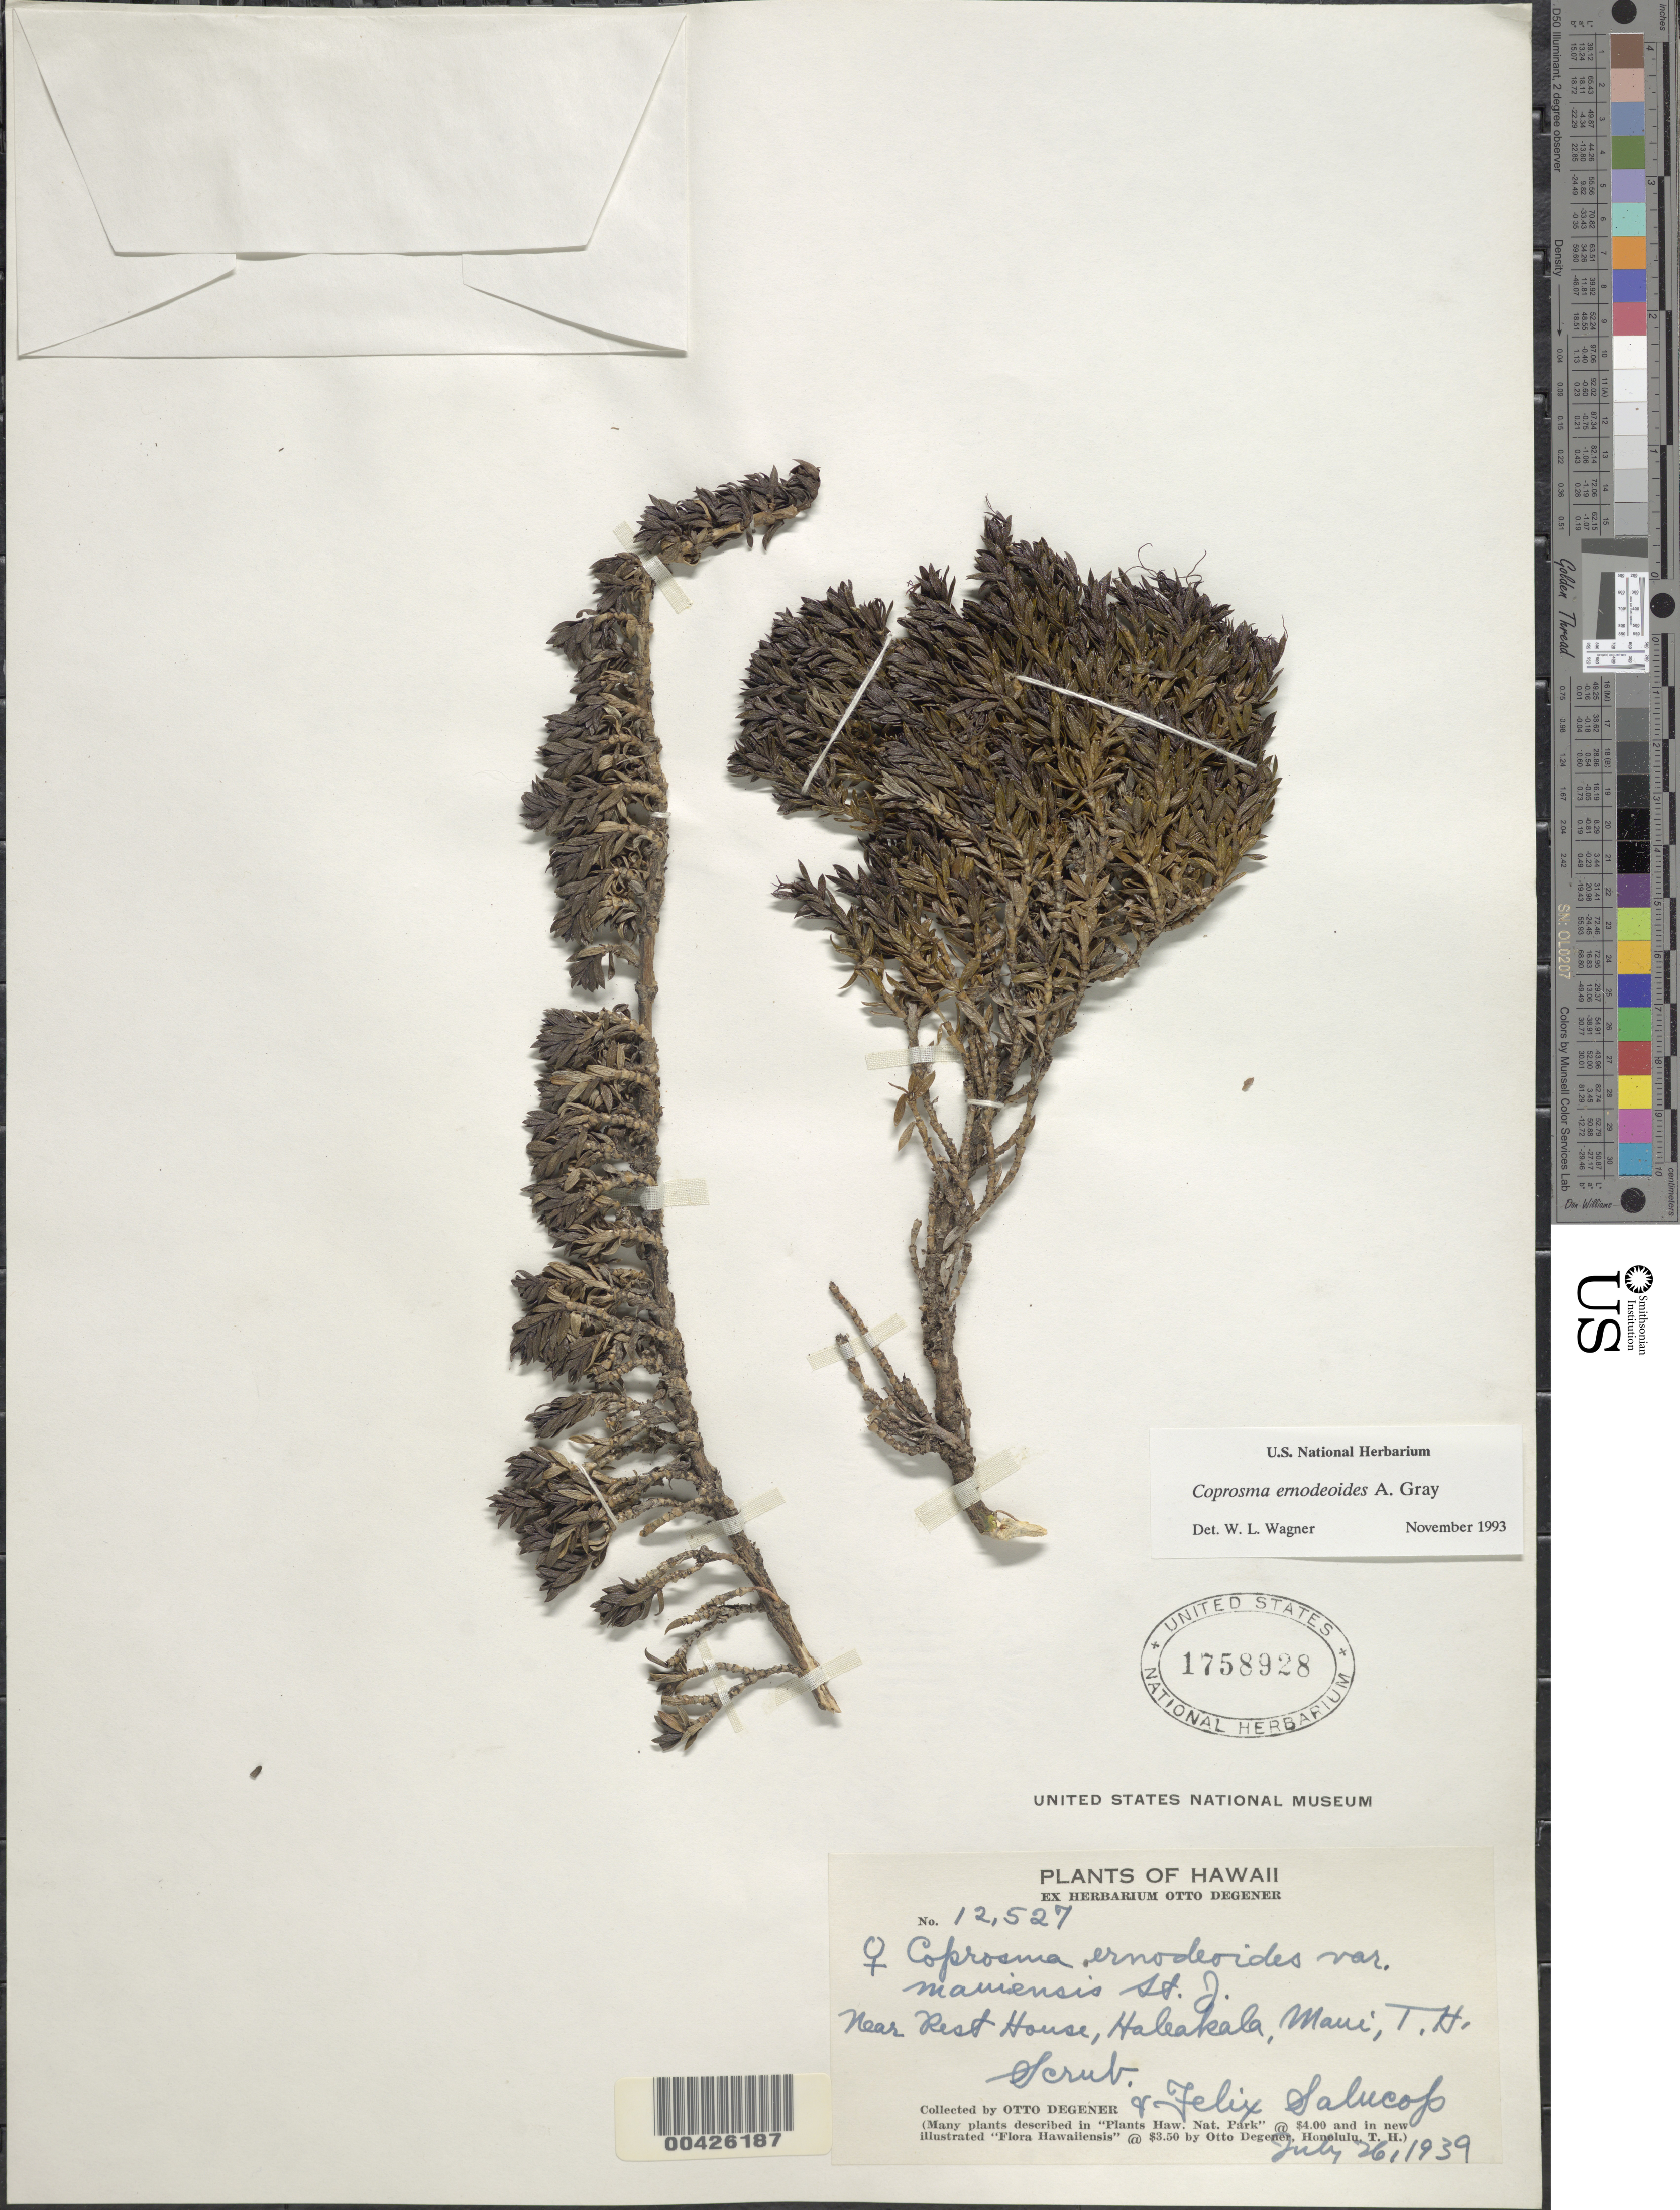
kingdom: Plantae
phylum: Tracheophyta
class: Magnoliopsida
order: Gentianales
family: Rubiaceae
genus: Coprosma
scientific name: Coprosma ernodeoides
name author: A. Gray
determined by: Wagner, W. L., (BOT), Smithsonian Institution - National Museum of Natural History (UNITED STATES)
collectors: O. Degener & F. Salucop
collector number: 12527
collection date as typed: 26 Jul 1939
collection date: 1939-07-26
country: United States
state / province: Hawaii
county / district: Maui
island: Maui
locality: Near Rest House, Haleakala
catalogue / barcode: US 1758928